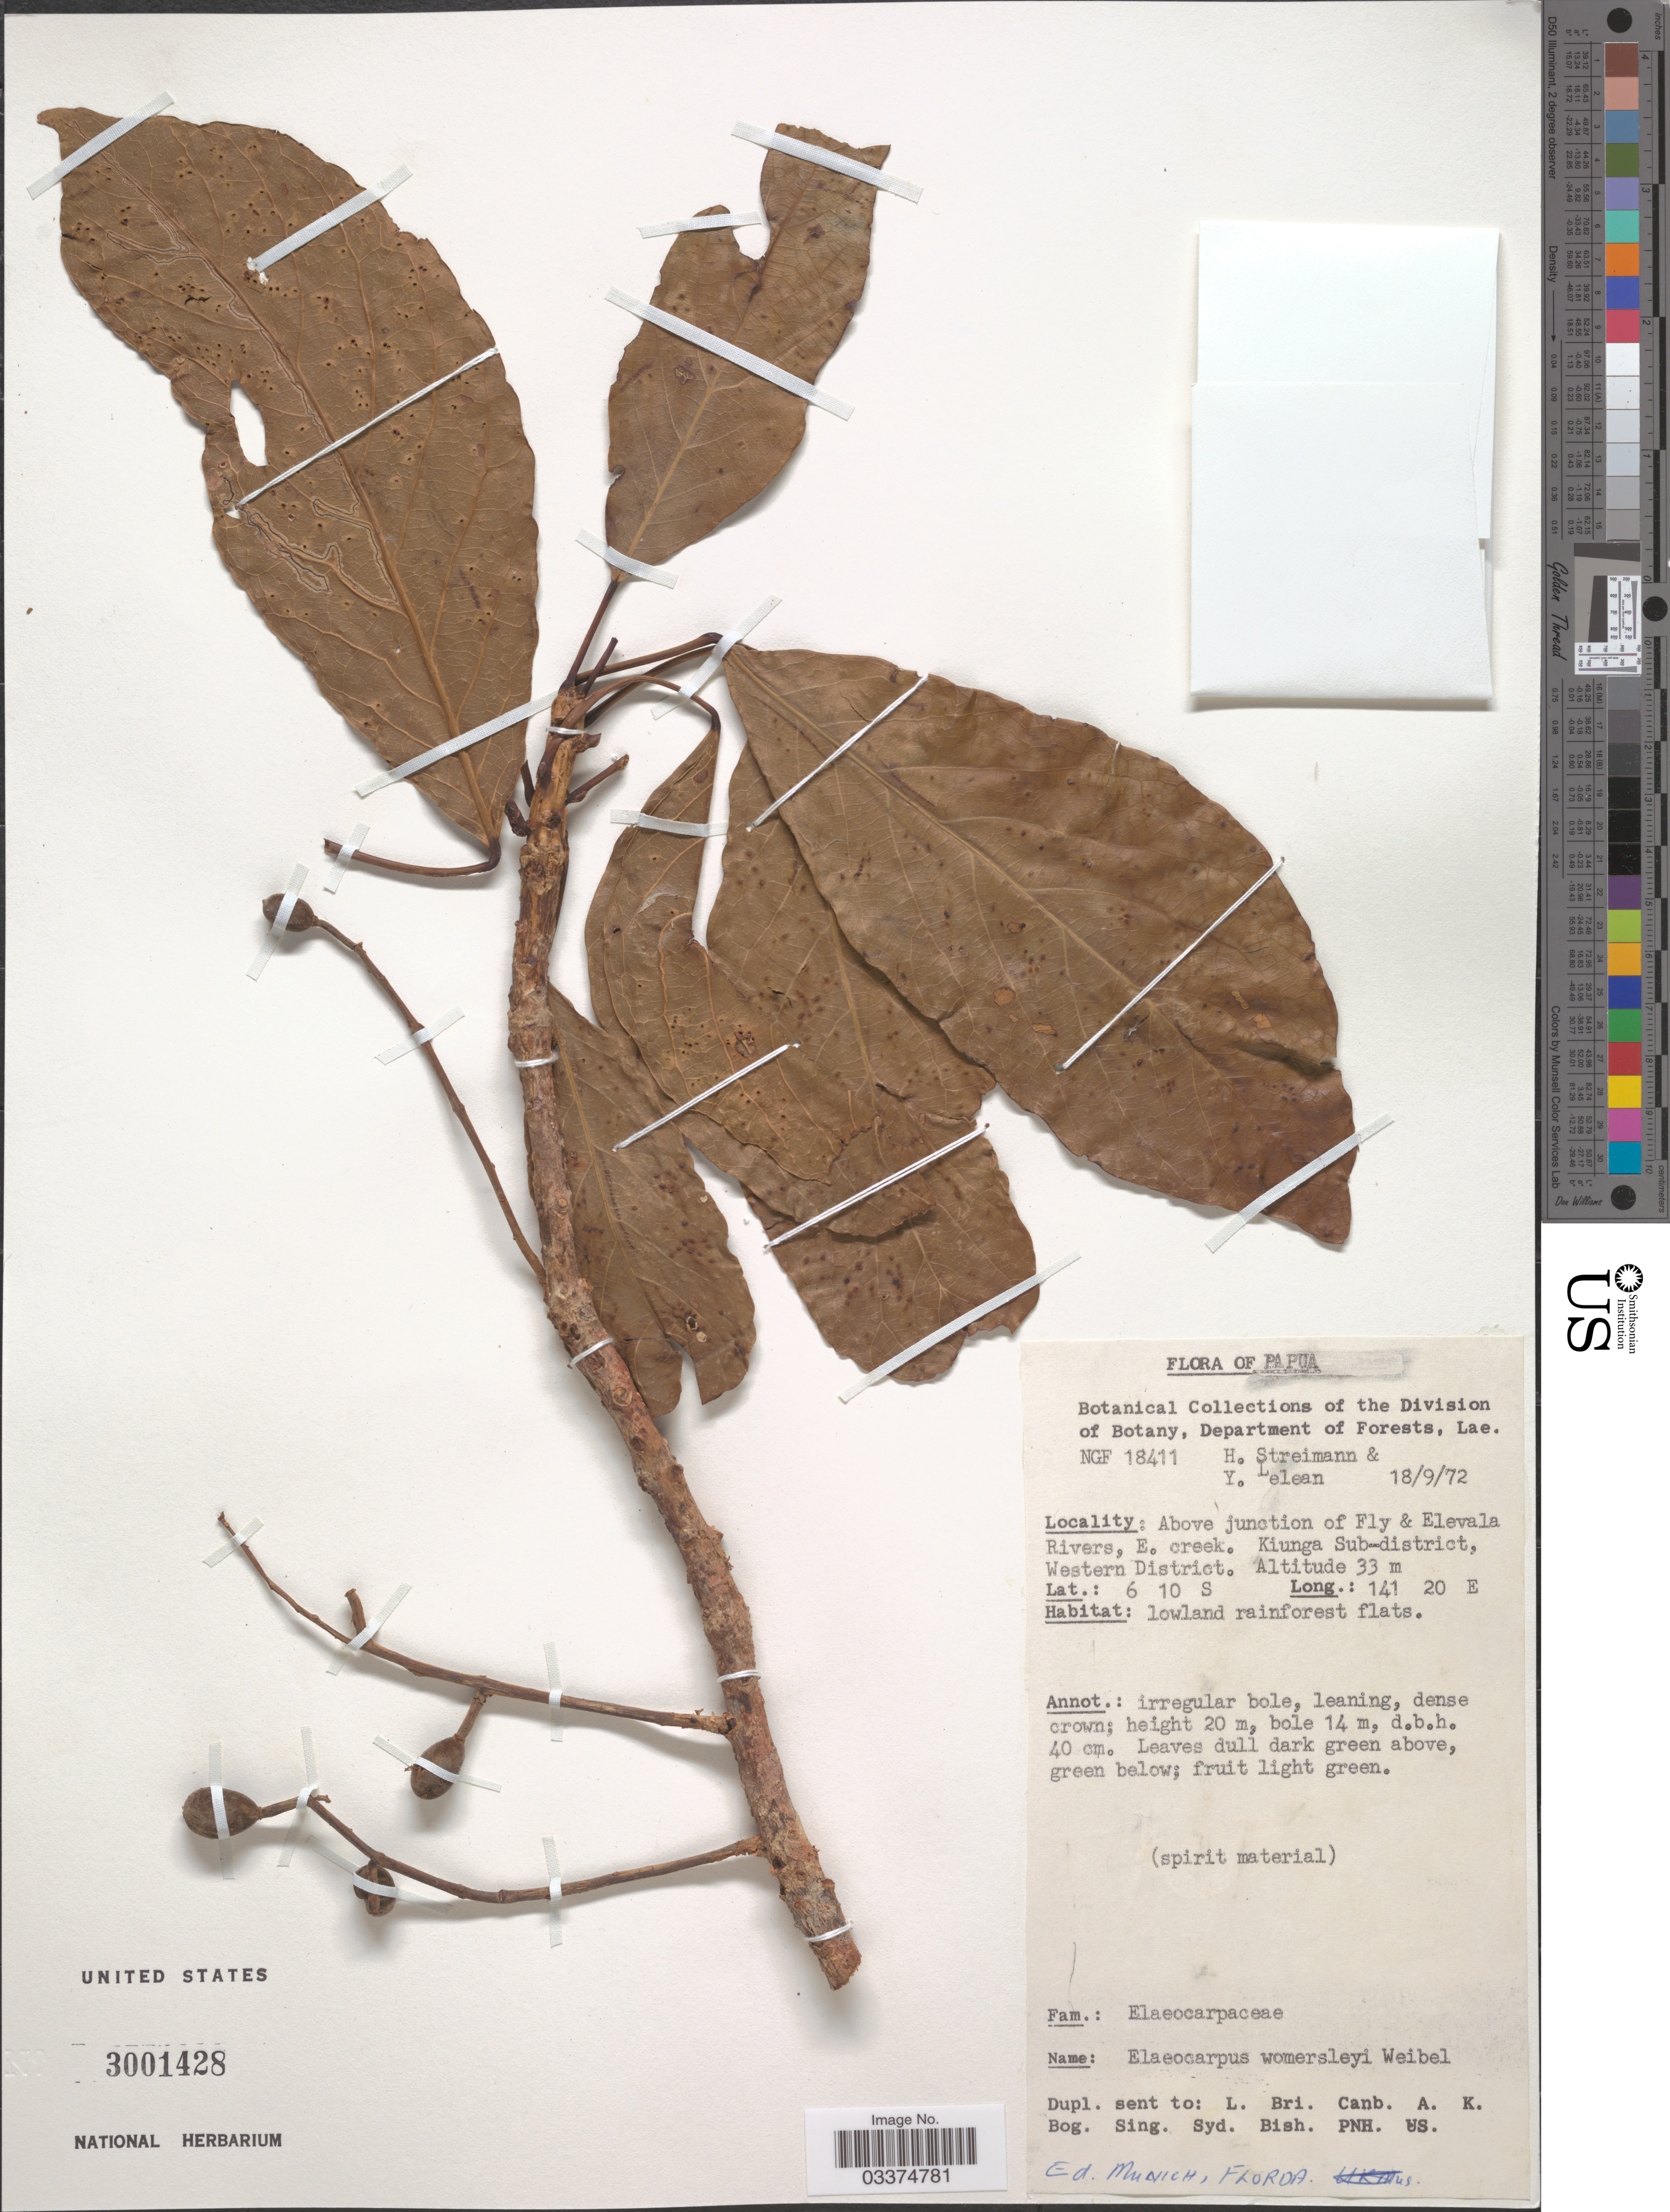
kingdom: Plantae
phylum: Tracheophyta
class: Magnoliopsida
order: Oxalidales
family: Elaeocarpaceae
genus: Elaeocarpus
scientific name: Elaeocarpus womersleyi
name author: Weibel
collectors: H. Streimann & Y. Lelean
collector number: NGF 118411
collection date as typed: Transcribed d/m/y: 18/9/72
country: Papua New Guinea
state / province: Manus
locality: Papua. Above junction of Fly & Elevala Rivers, E. creek. Kiunga Sub-district, Western District.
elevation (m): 33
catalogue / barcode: US 3001428